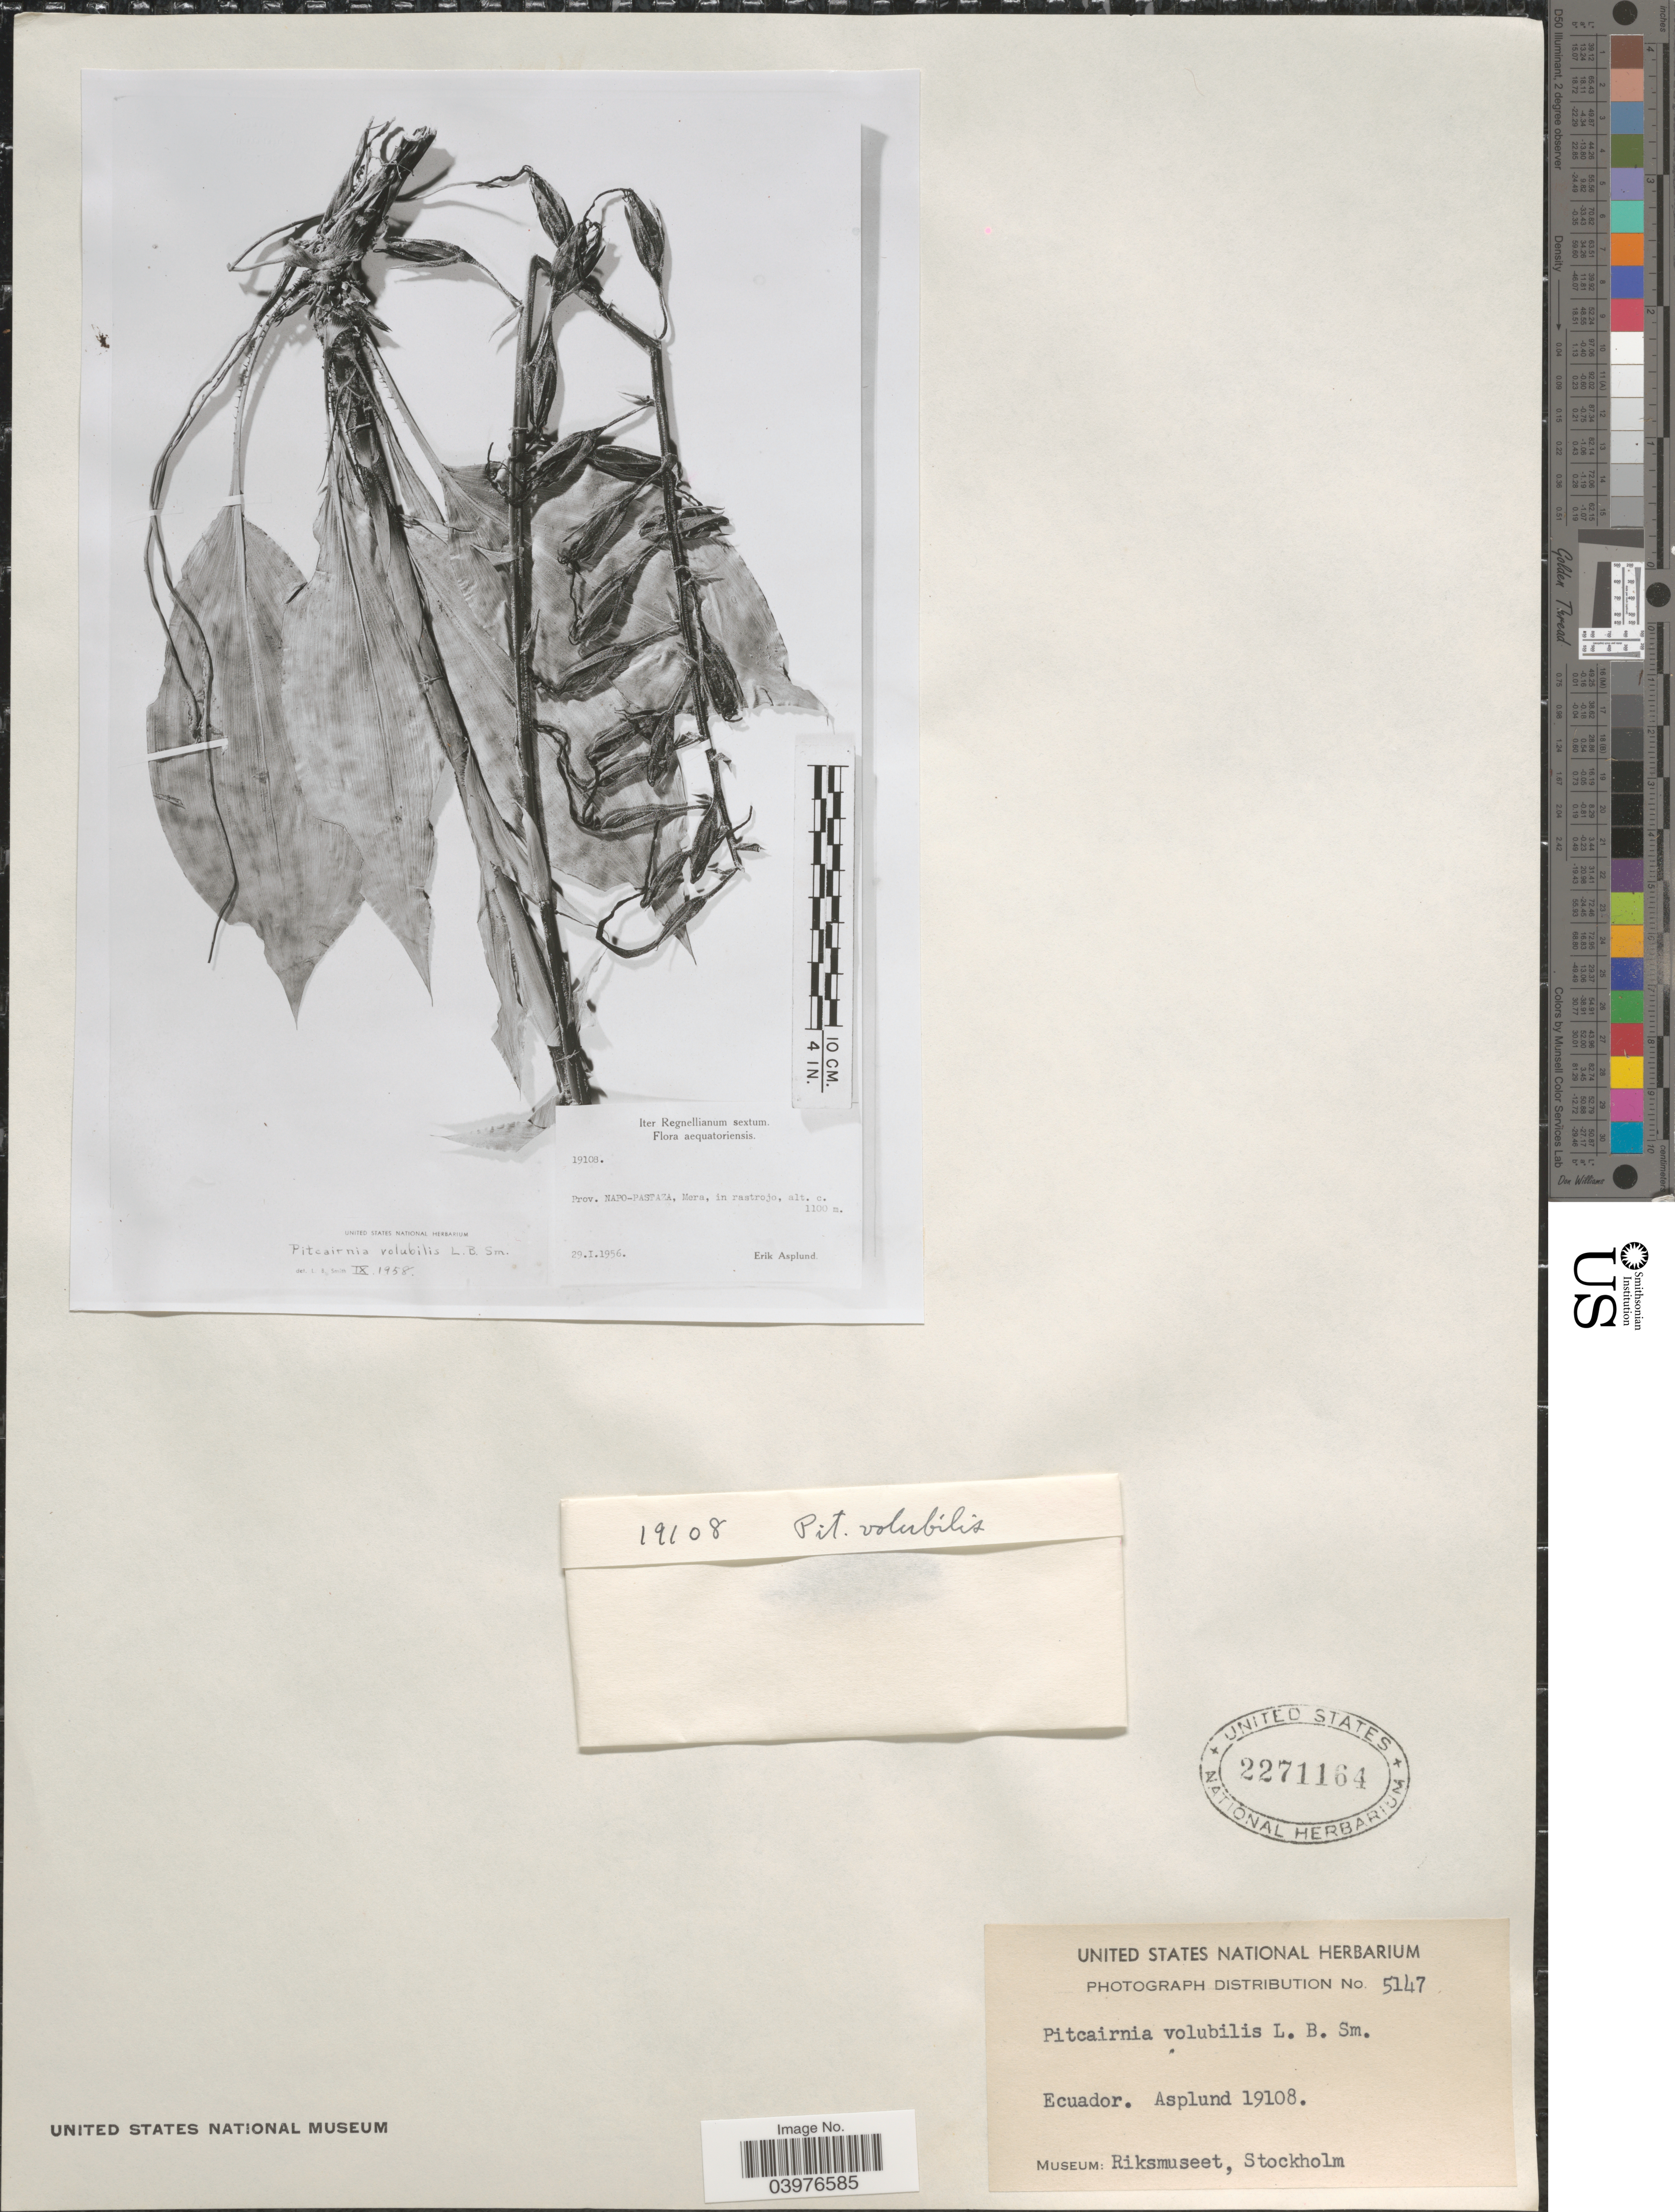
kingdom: Plantae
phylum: Tracheophyta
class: Liliopsida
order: Poales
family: Bromeliaceae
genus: Pitcairnia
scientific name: Pitcairnia volubilis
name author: L.B. Sm.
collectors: E. Asplund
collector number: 19108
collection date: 1956-01-29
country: Ecuador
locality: Prov. Napo-Pastaza, Mera.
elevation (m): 1100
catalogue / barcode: US 2271164